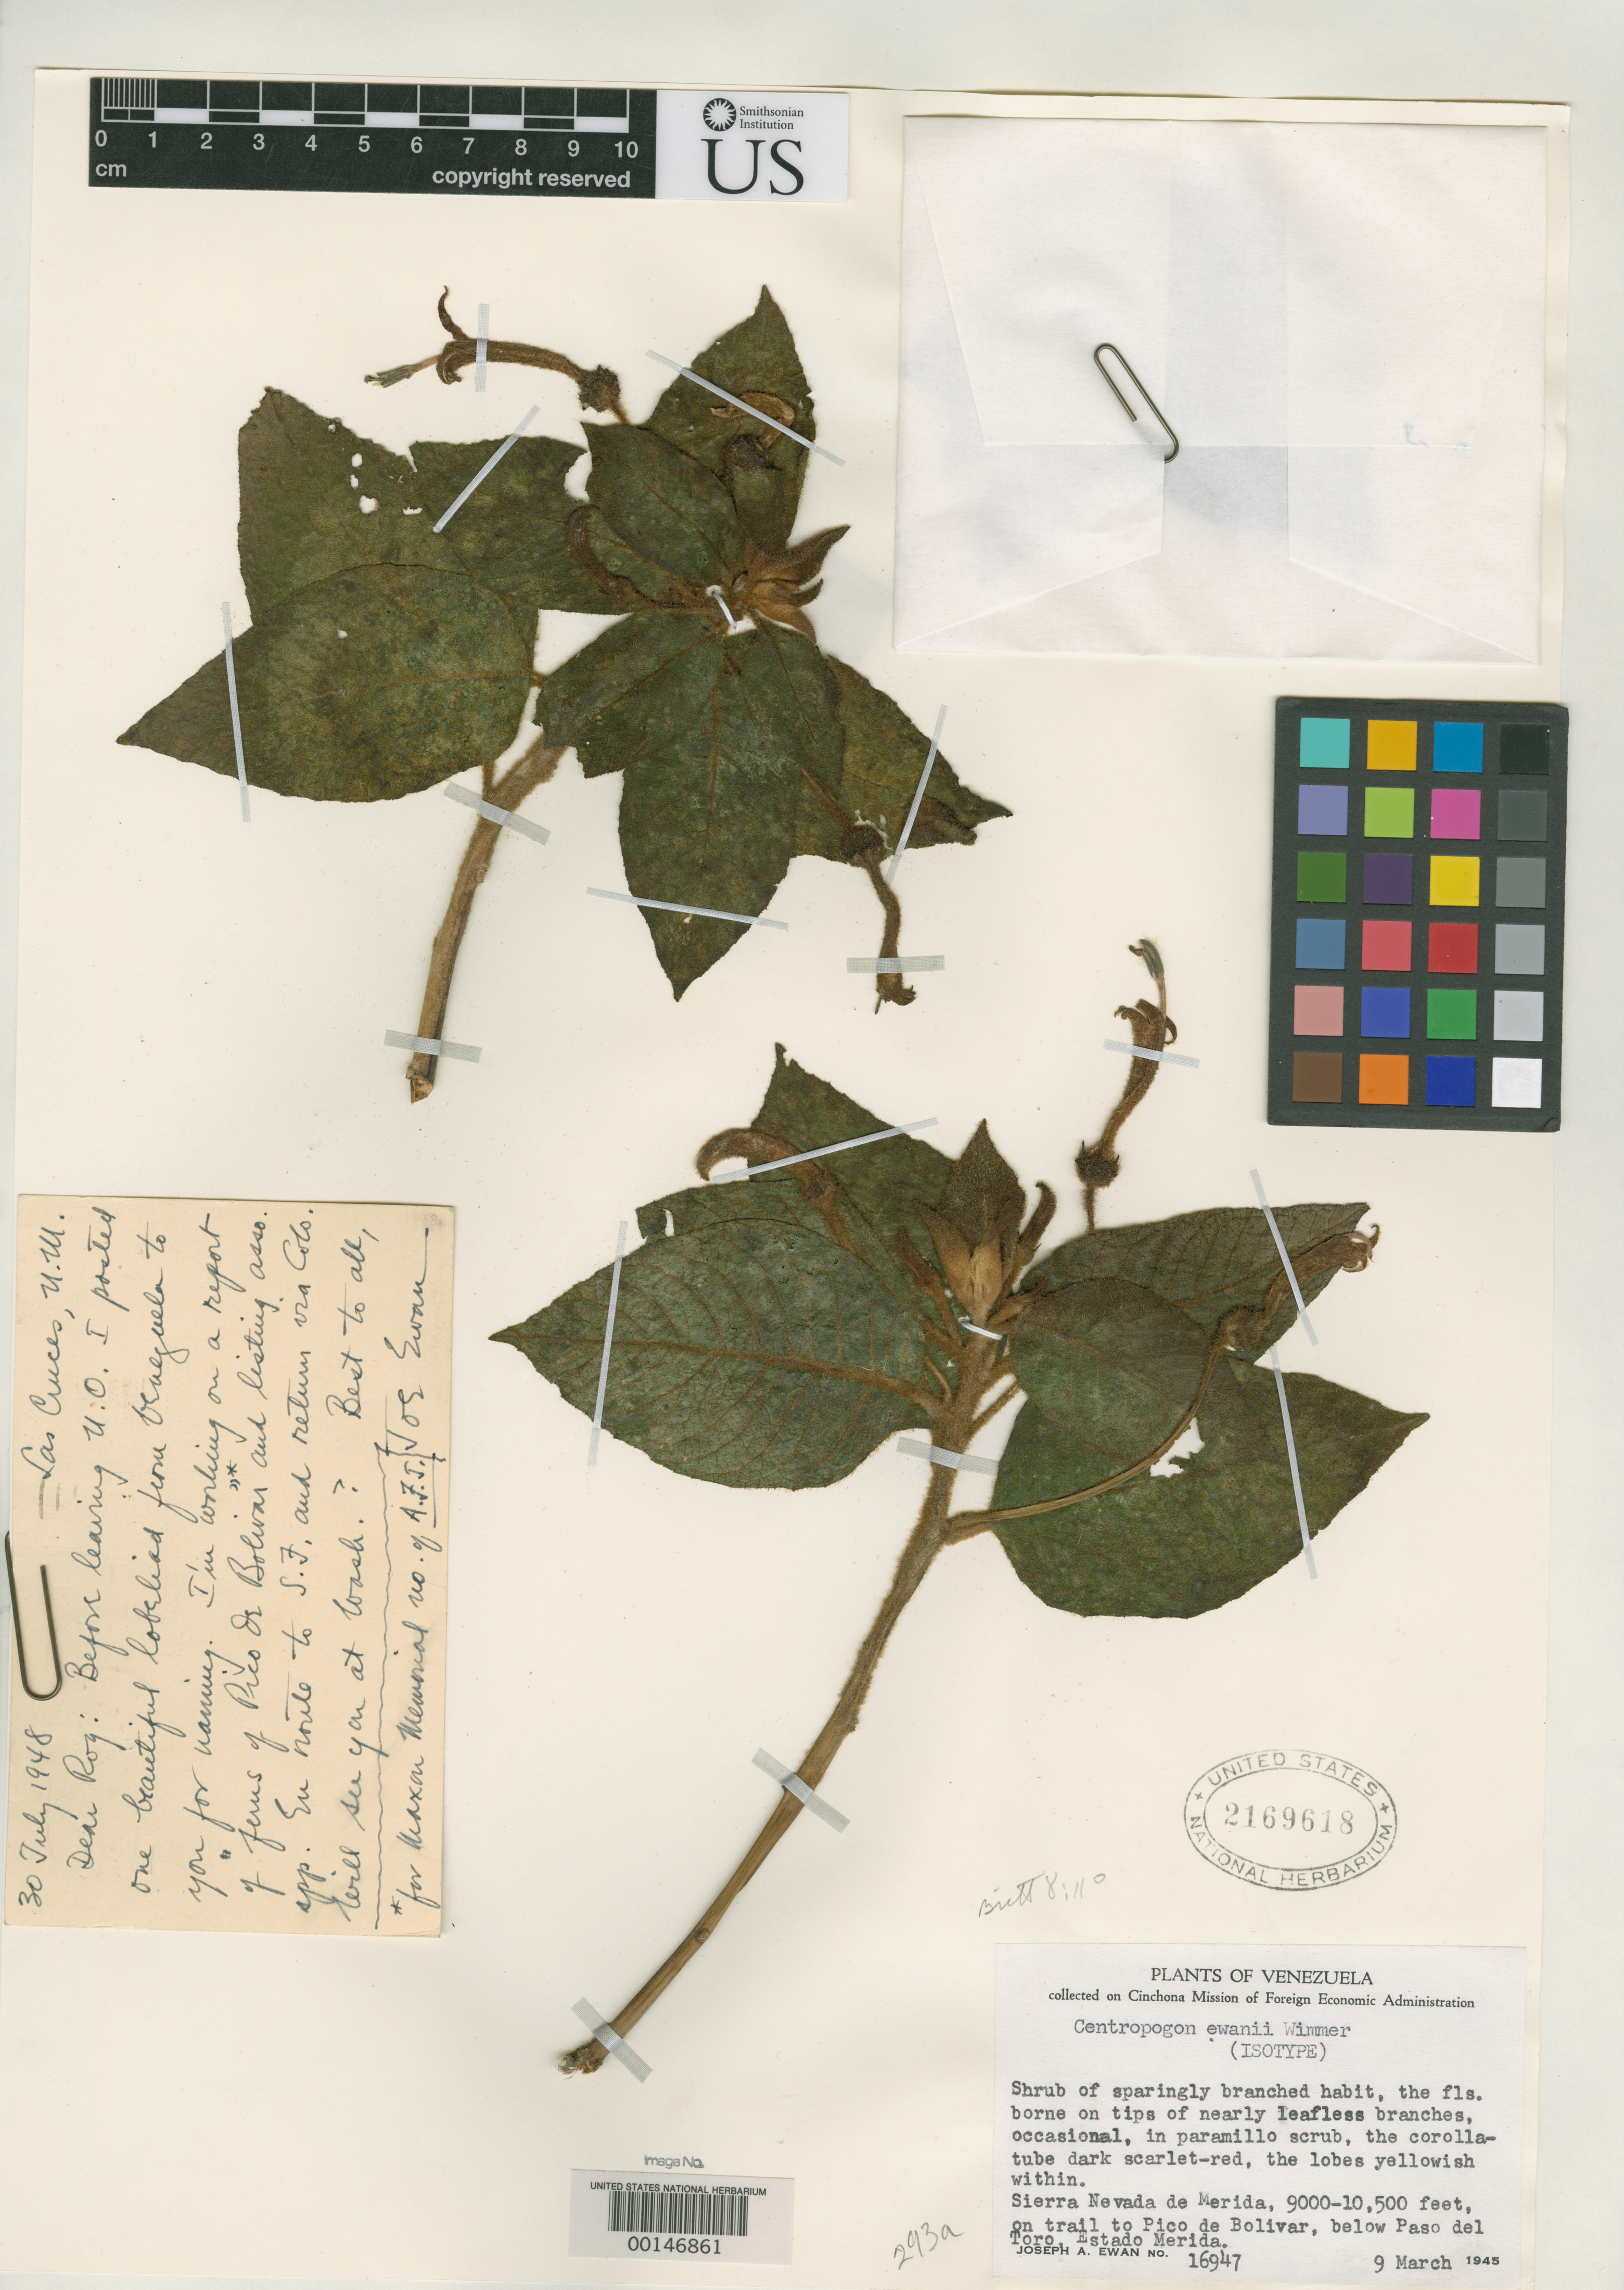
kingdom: Plantae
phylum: Tracheophyta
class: Magnoliopsida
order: Asterales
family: Campanulaceae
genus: Centropogon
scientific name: Centropogon ewanii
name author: E. Wimm.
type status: Isotype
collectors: J. A. Ewan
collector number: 16947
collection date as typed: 09 Mar 1945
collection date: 1945-03-09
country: Venezuela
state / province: Mérida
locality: Serra Nevada de Merida, trail to Pico de Bolivar below Paso del Toro.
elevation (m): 2743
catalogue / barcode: US 2169618